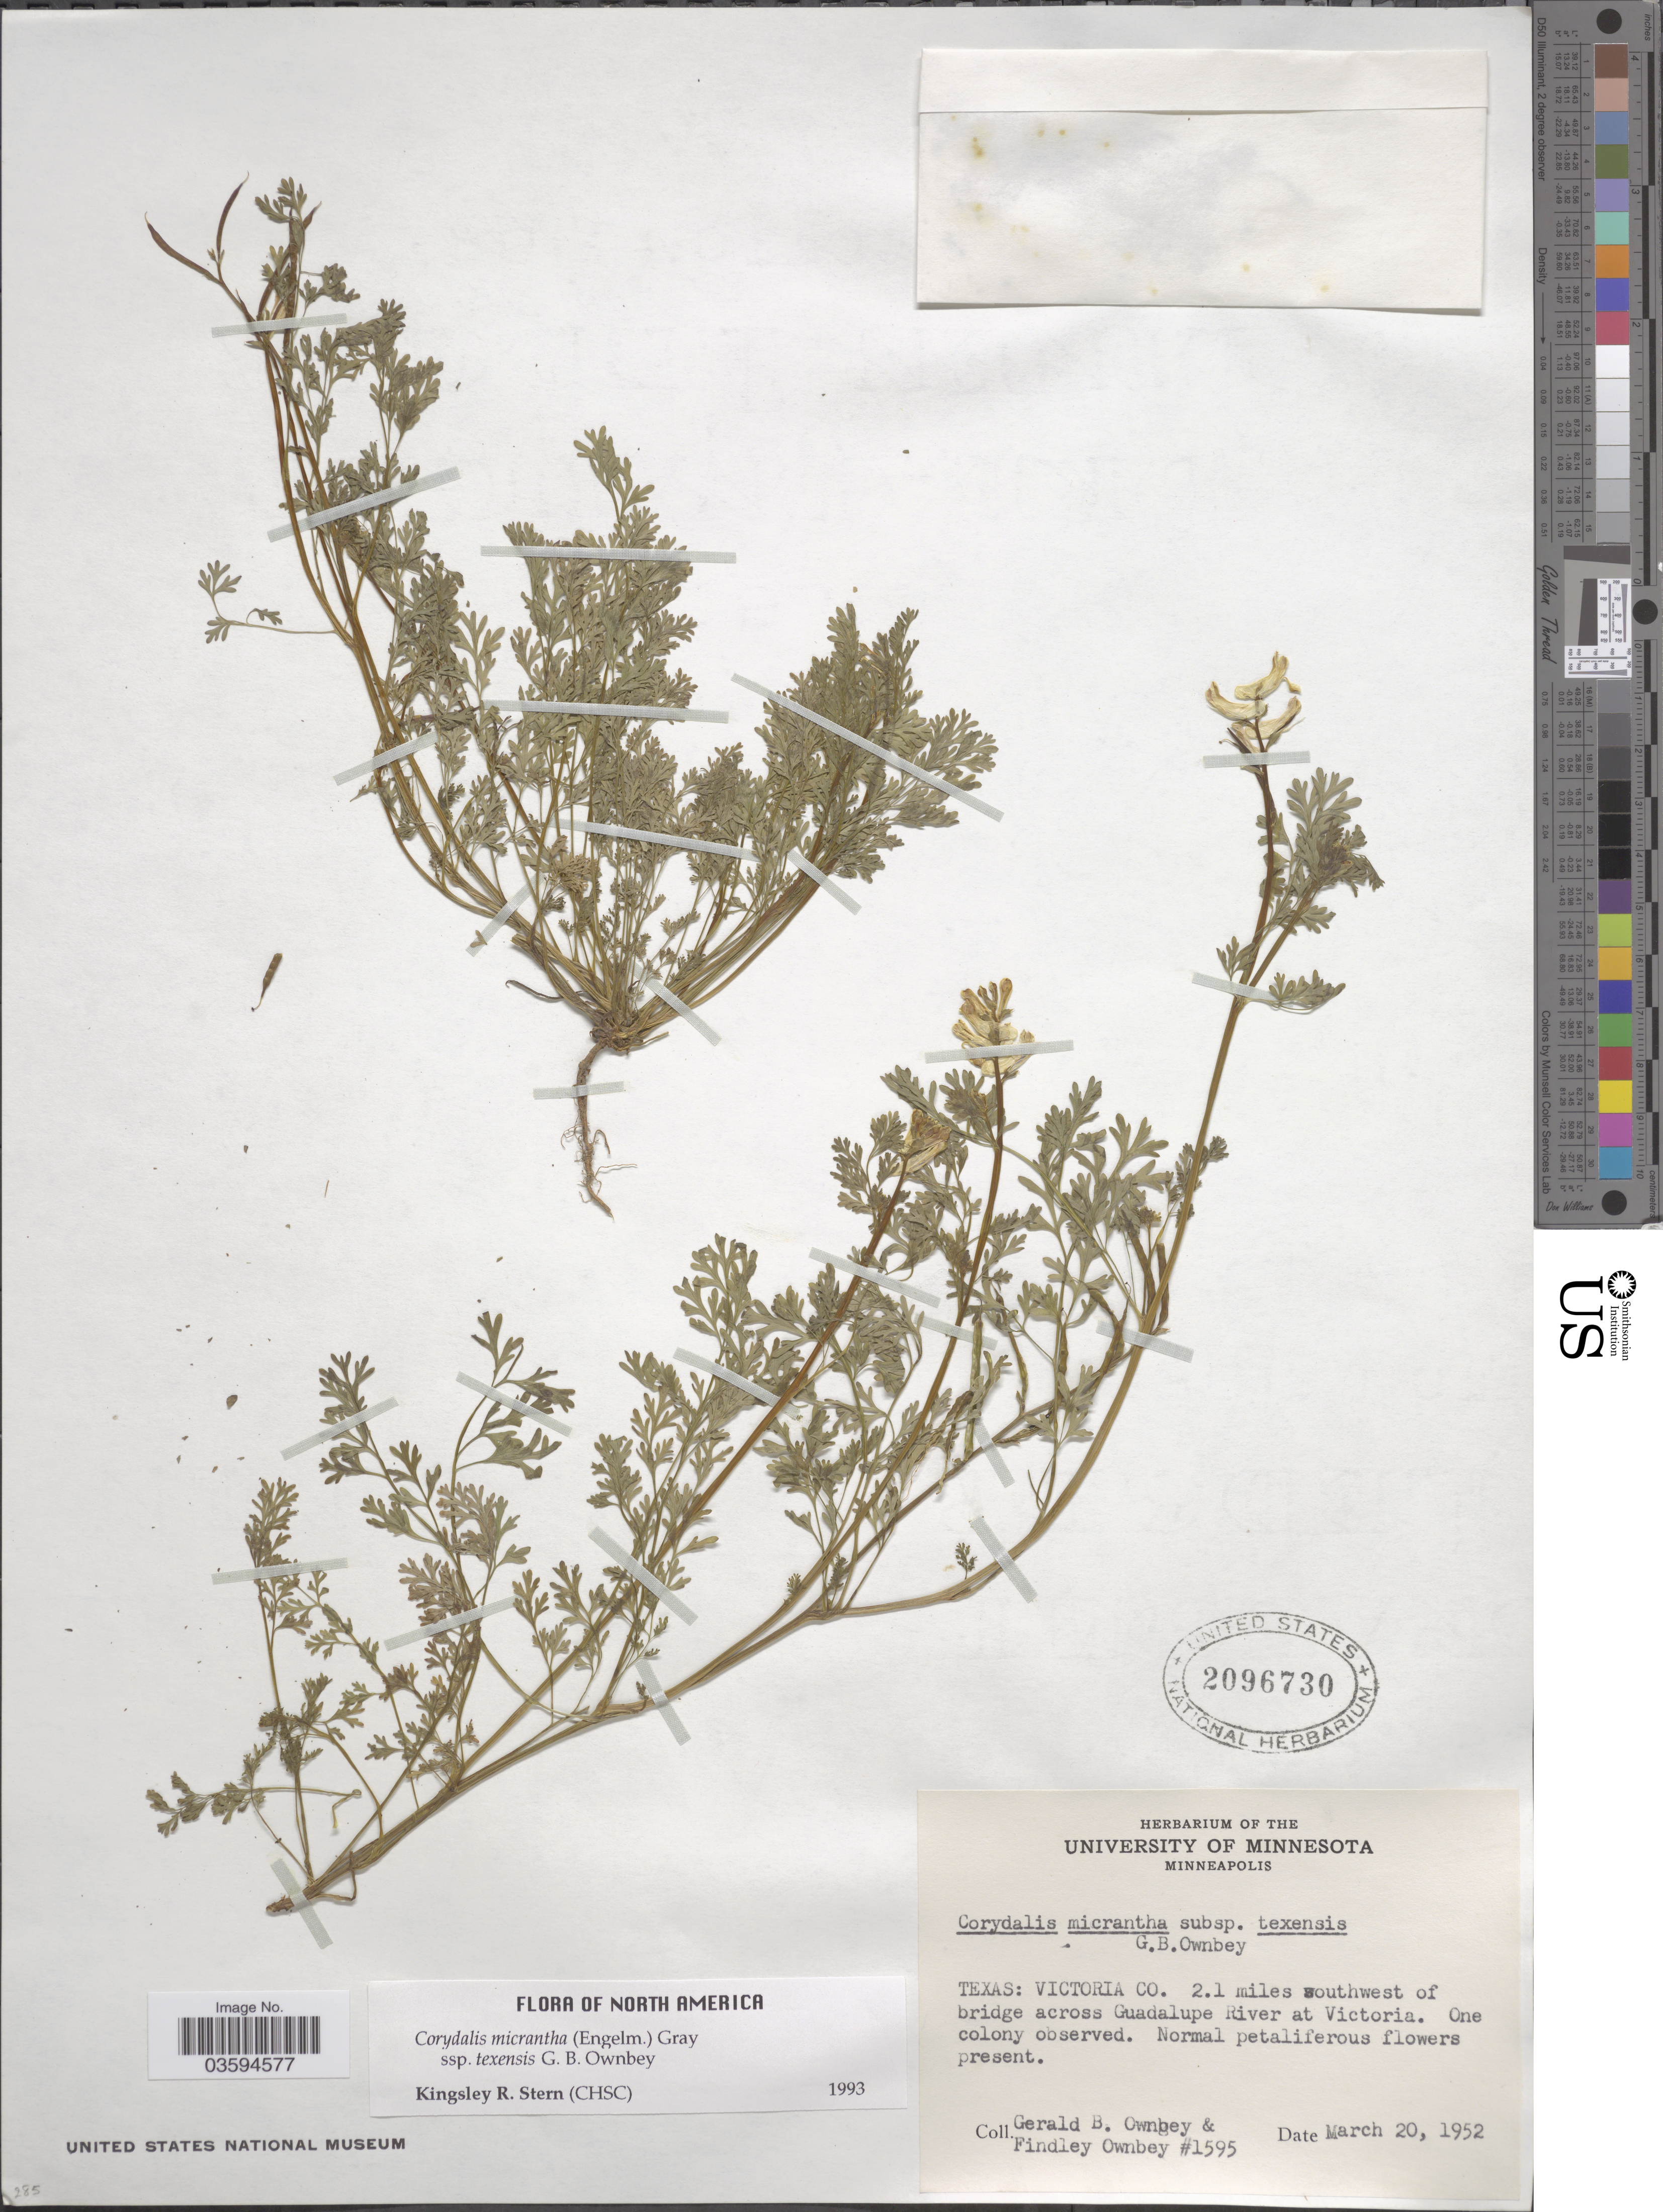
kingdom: Plantae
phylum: Tracheophyta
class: Magnoliopsida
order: Ranunculales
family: Papaveraceae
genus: Corydalis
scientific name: Corydalis micrantha subsp. texensis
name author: G.B. Ownbey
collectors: G. B. Ownbey & F. Ownbey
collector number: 1595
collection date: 1952-03-20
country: United States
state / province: Texas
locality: Victoria Co. 2.1 miles southwest of bridge across Guadalupe River at Victoria.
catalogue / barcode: US 2096730